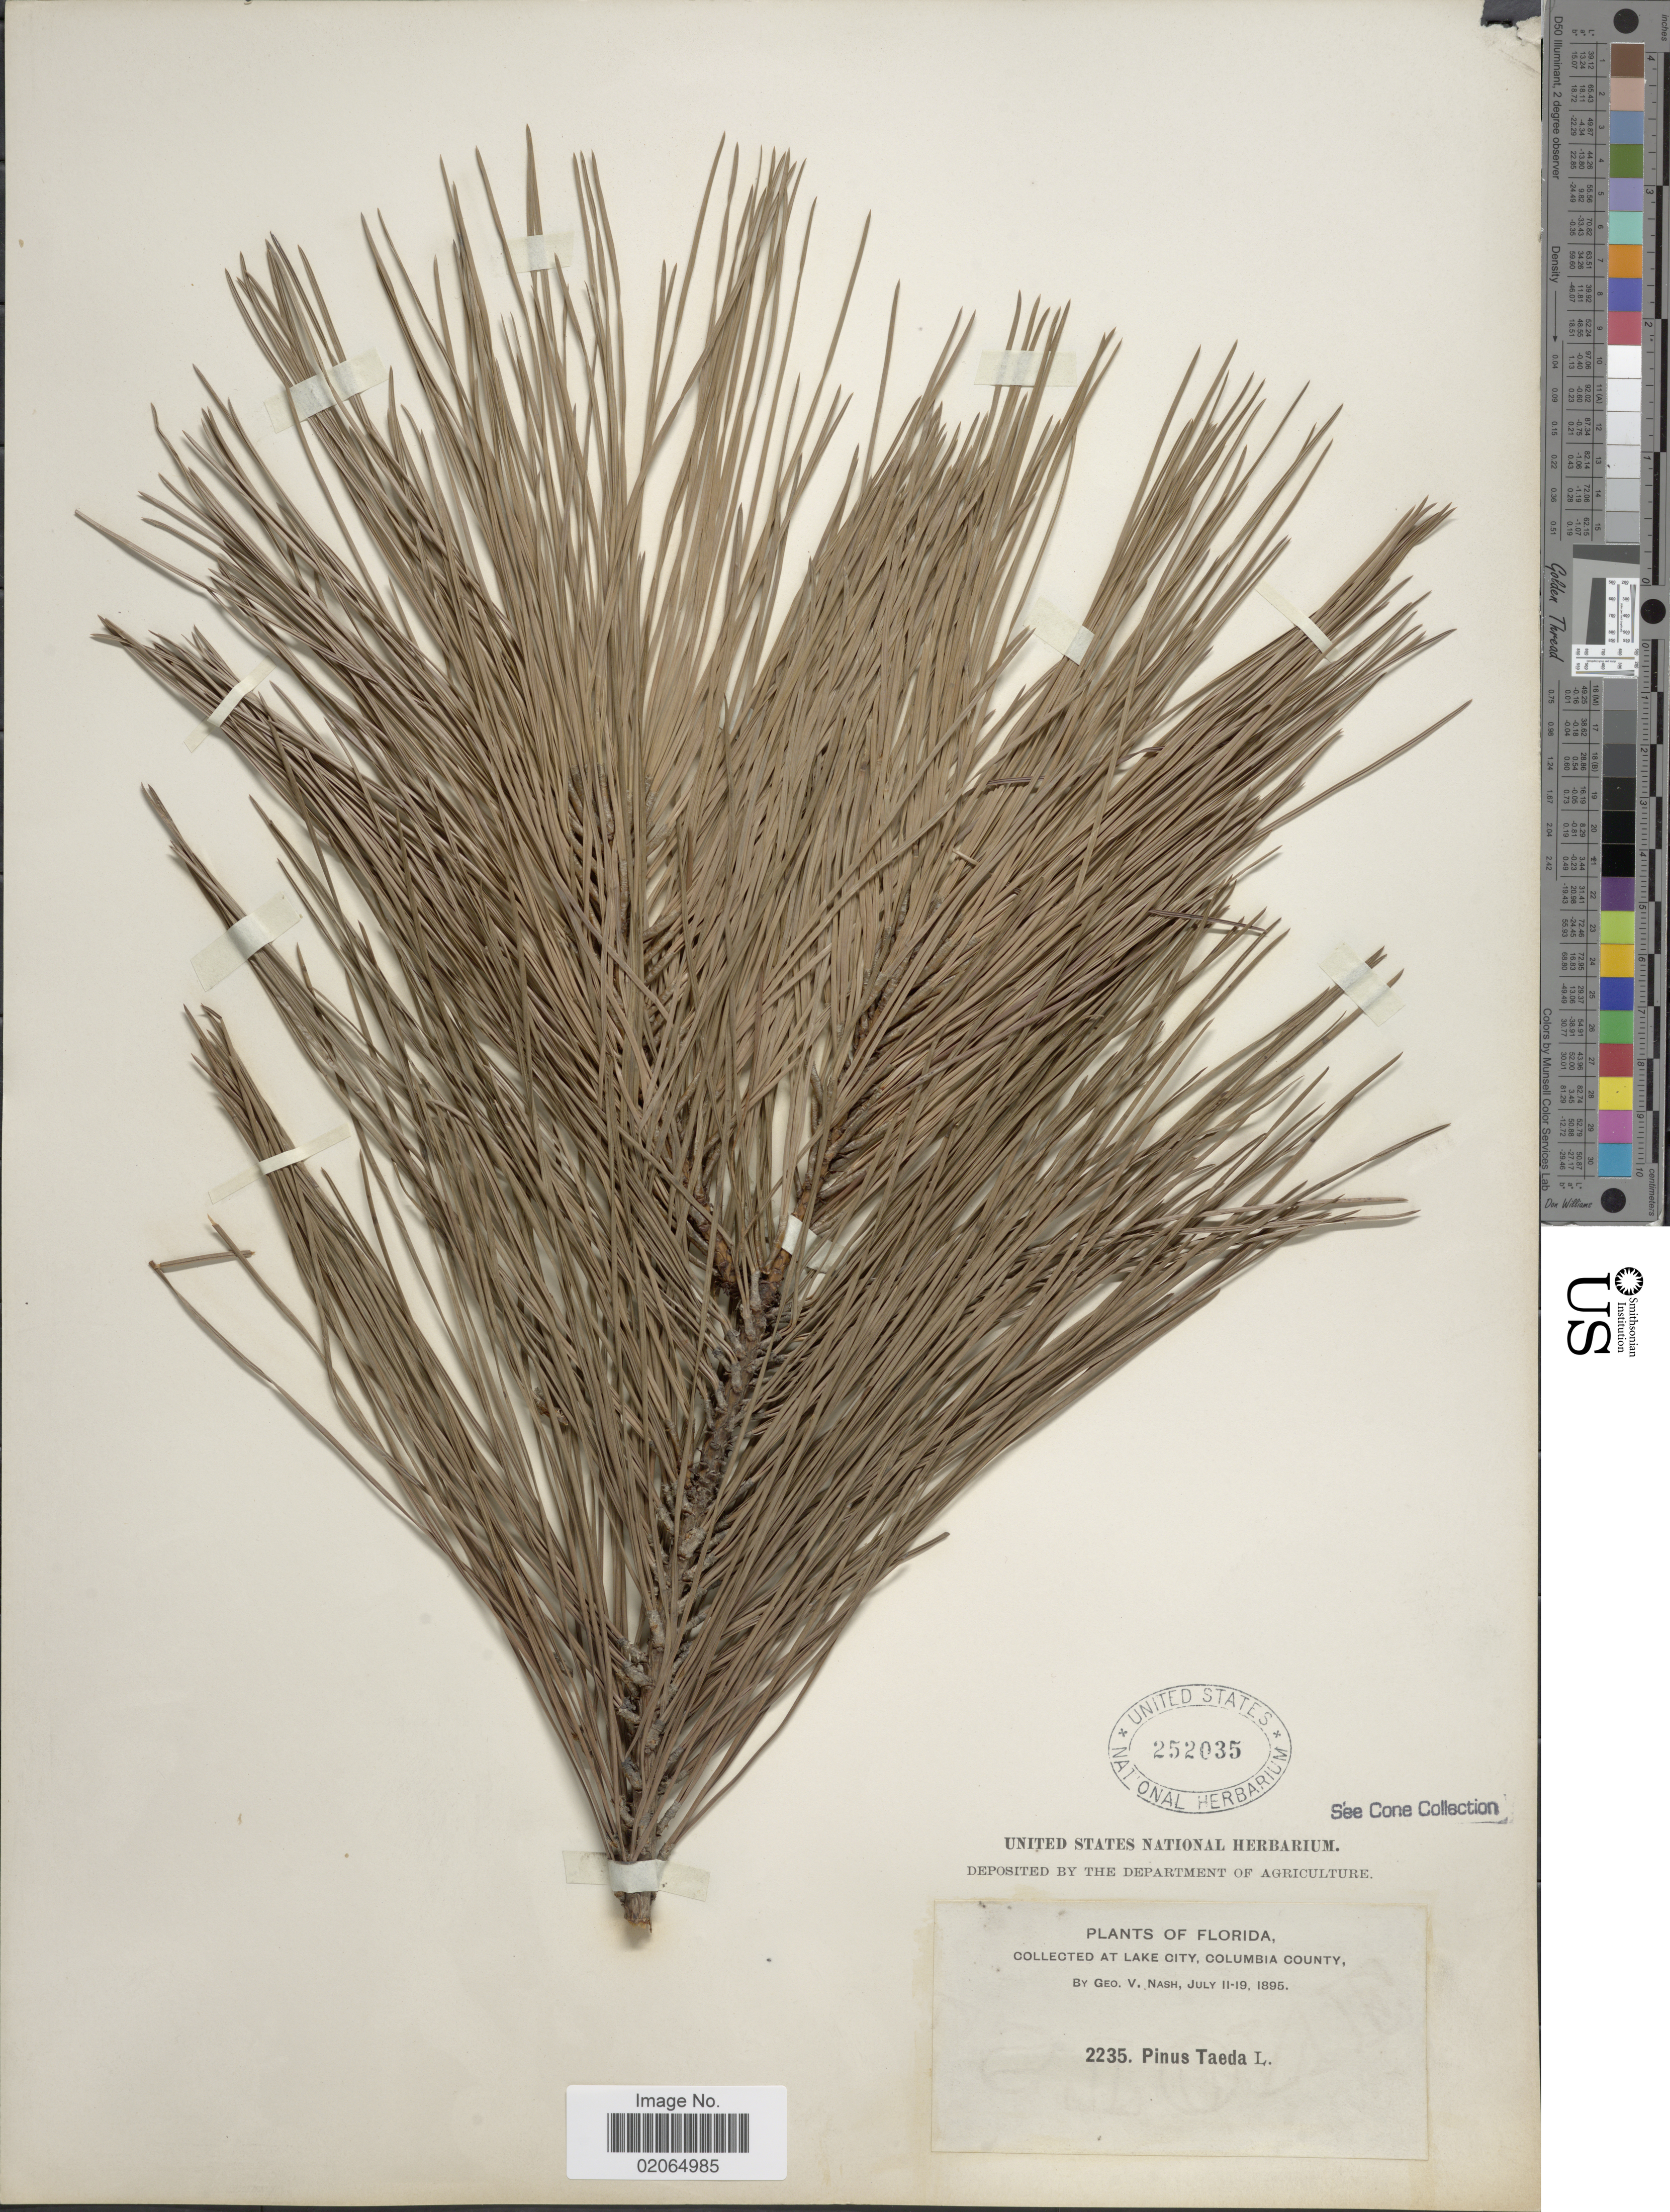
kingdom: Plantae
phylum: Tracheophyta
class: Pinopsida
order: Pinales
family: Pinaceae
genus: Pinus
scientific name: Pinus taeda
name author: L.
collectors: G. V. Nash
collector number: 2235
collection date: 1895-07-11/1895-07-19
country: United States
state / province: Florida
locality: At Lake City, Columbia County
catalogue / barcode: US 252035